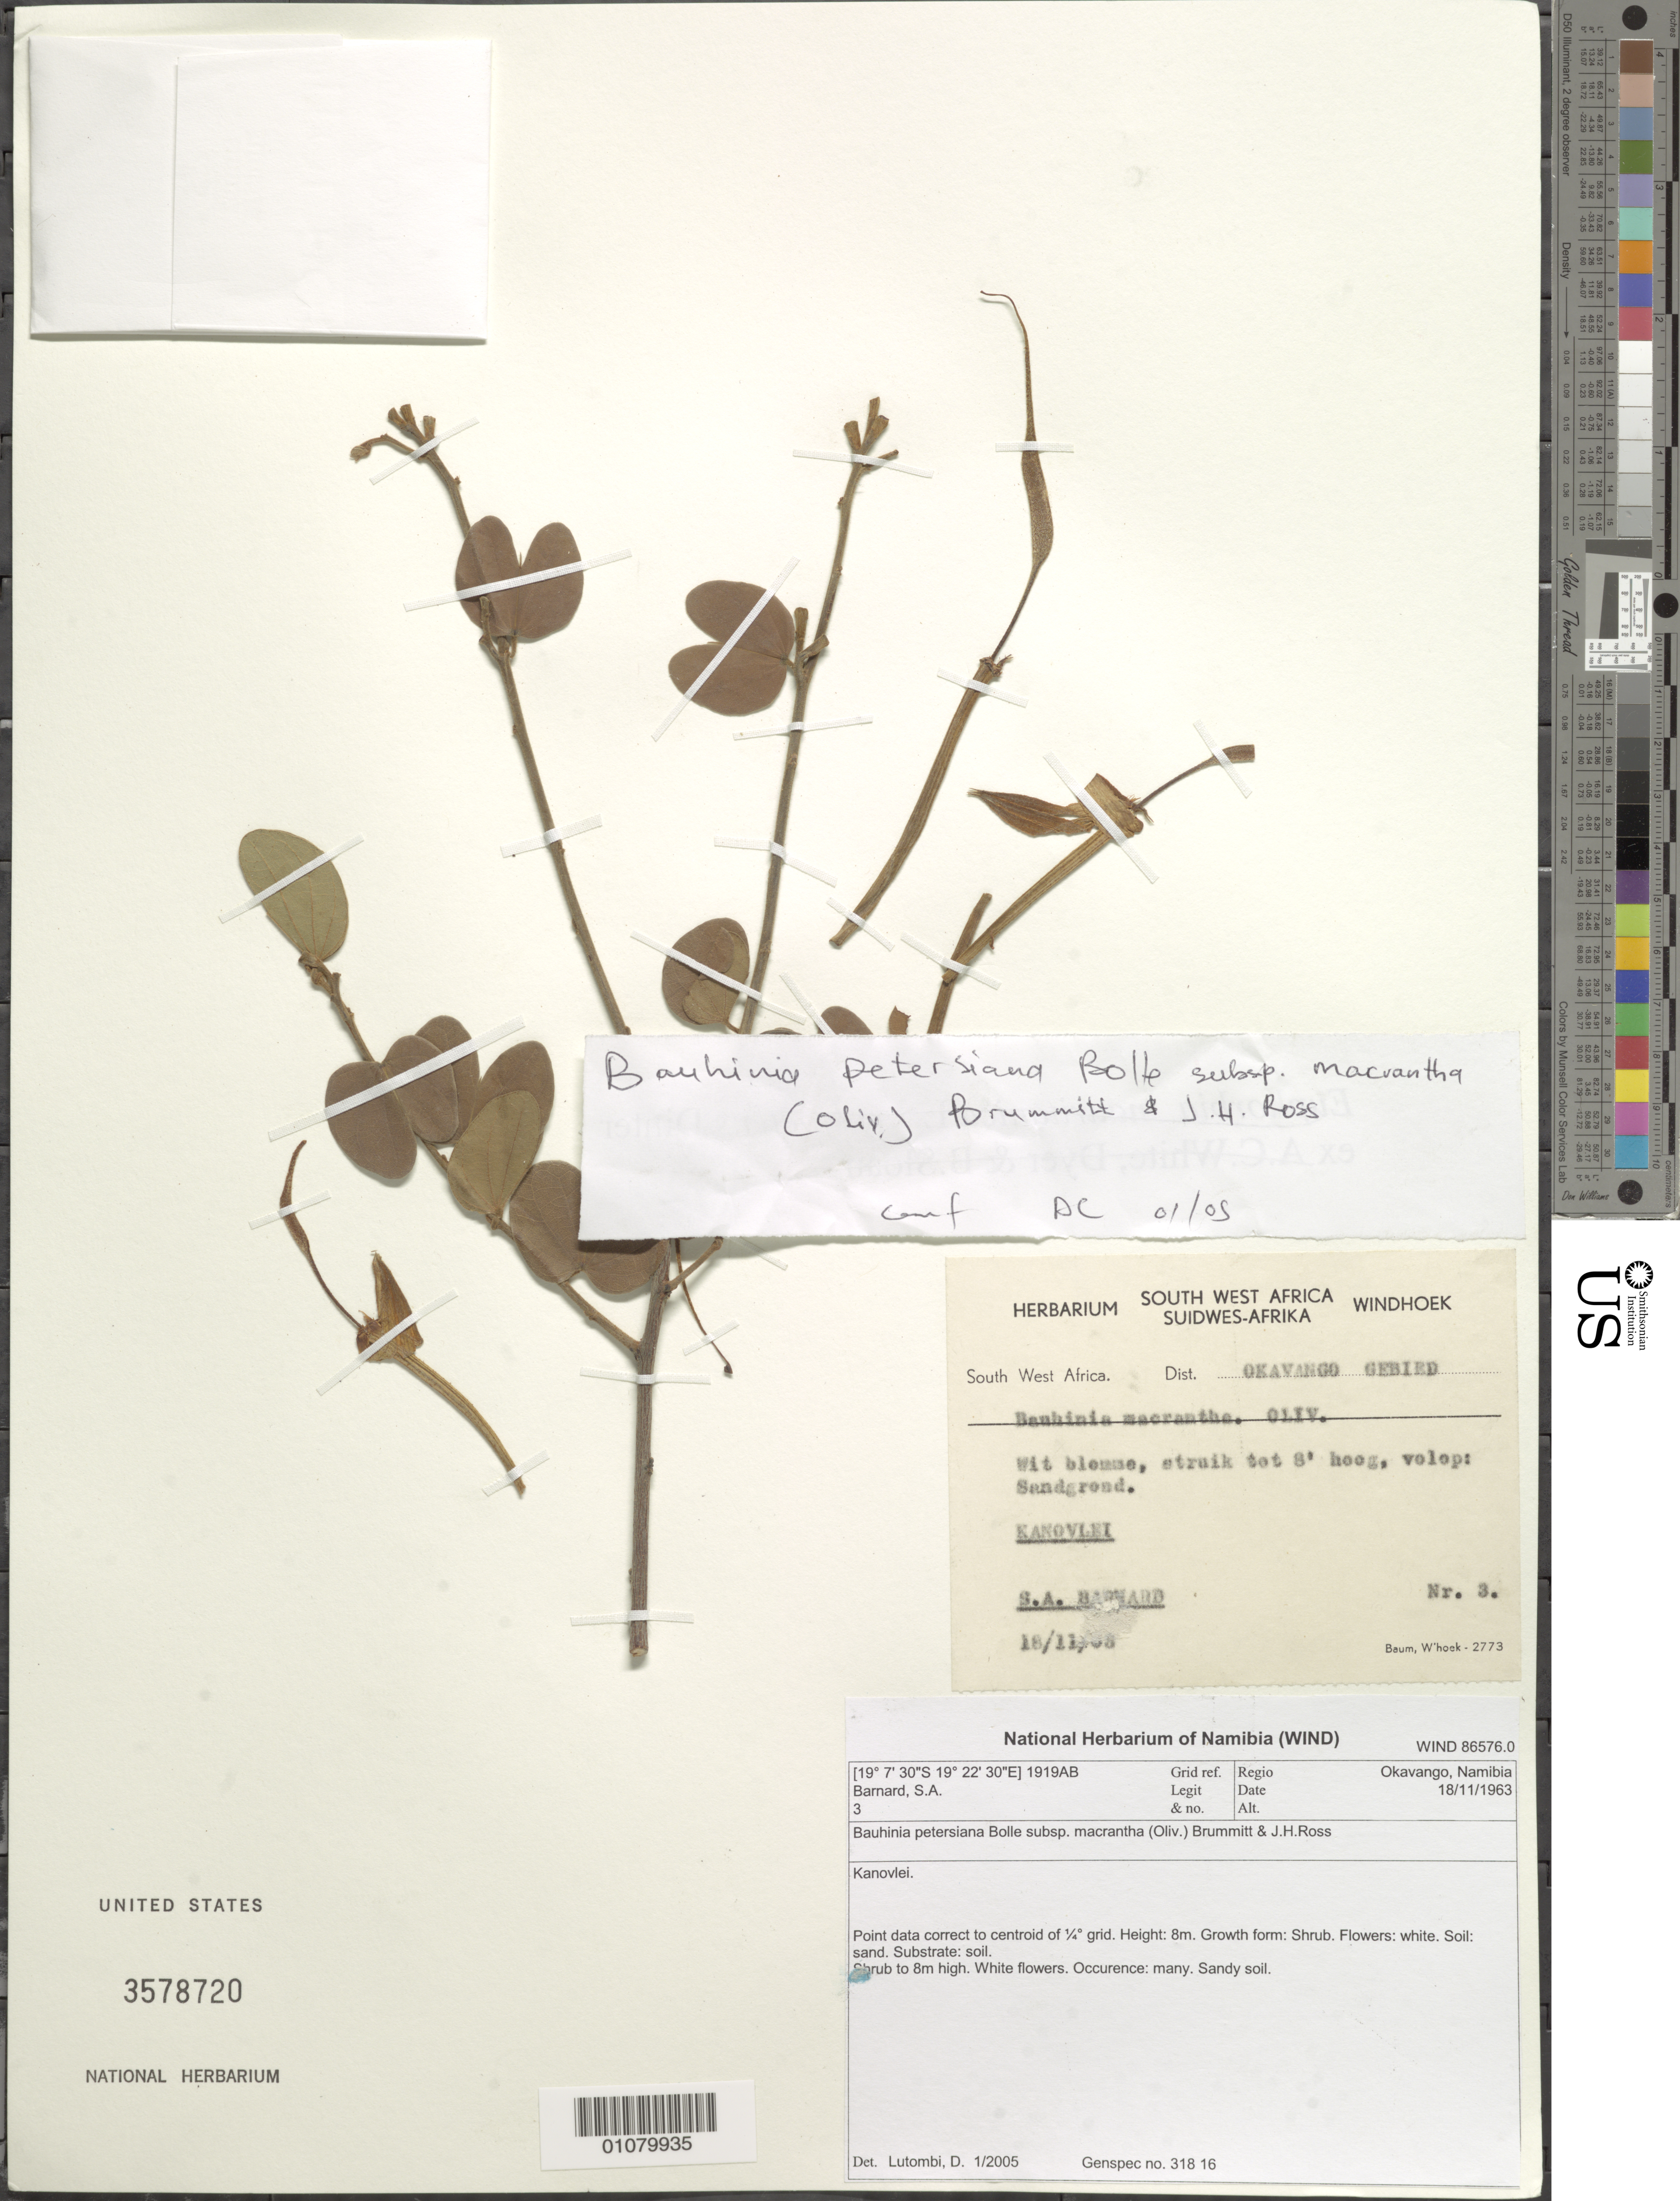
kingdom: Plantae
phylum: Tracheophyta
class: Magnoliopsida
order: Fabales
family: Fabaceae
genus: Bauhinia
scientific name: Bauhinia petersiana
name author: Bolle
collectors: S. Barnard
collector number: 3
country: Namibia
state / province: Kavango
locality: Kanovlei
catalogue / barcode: US 3578720